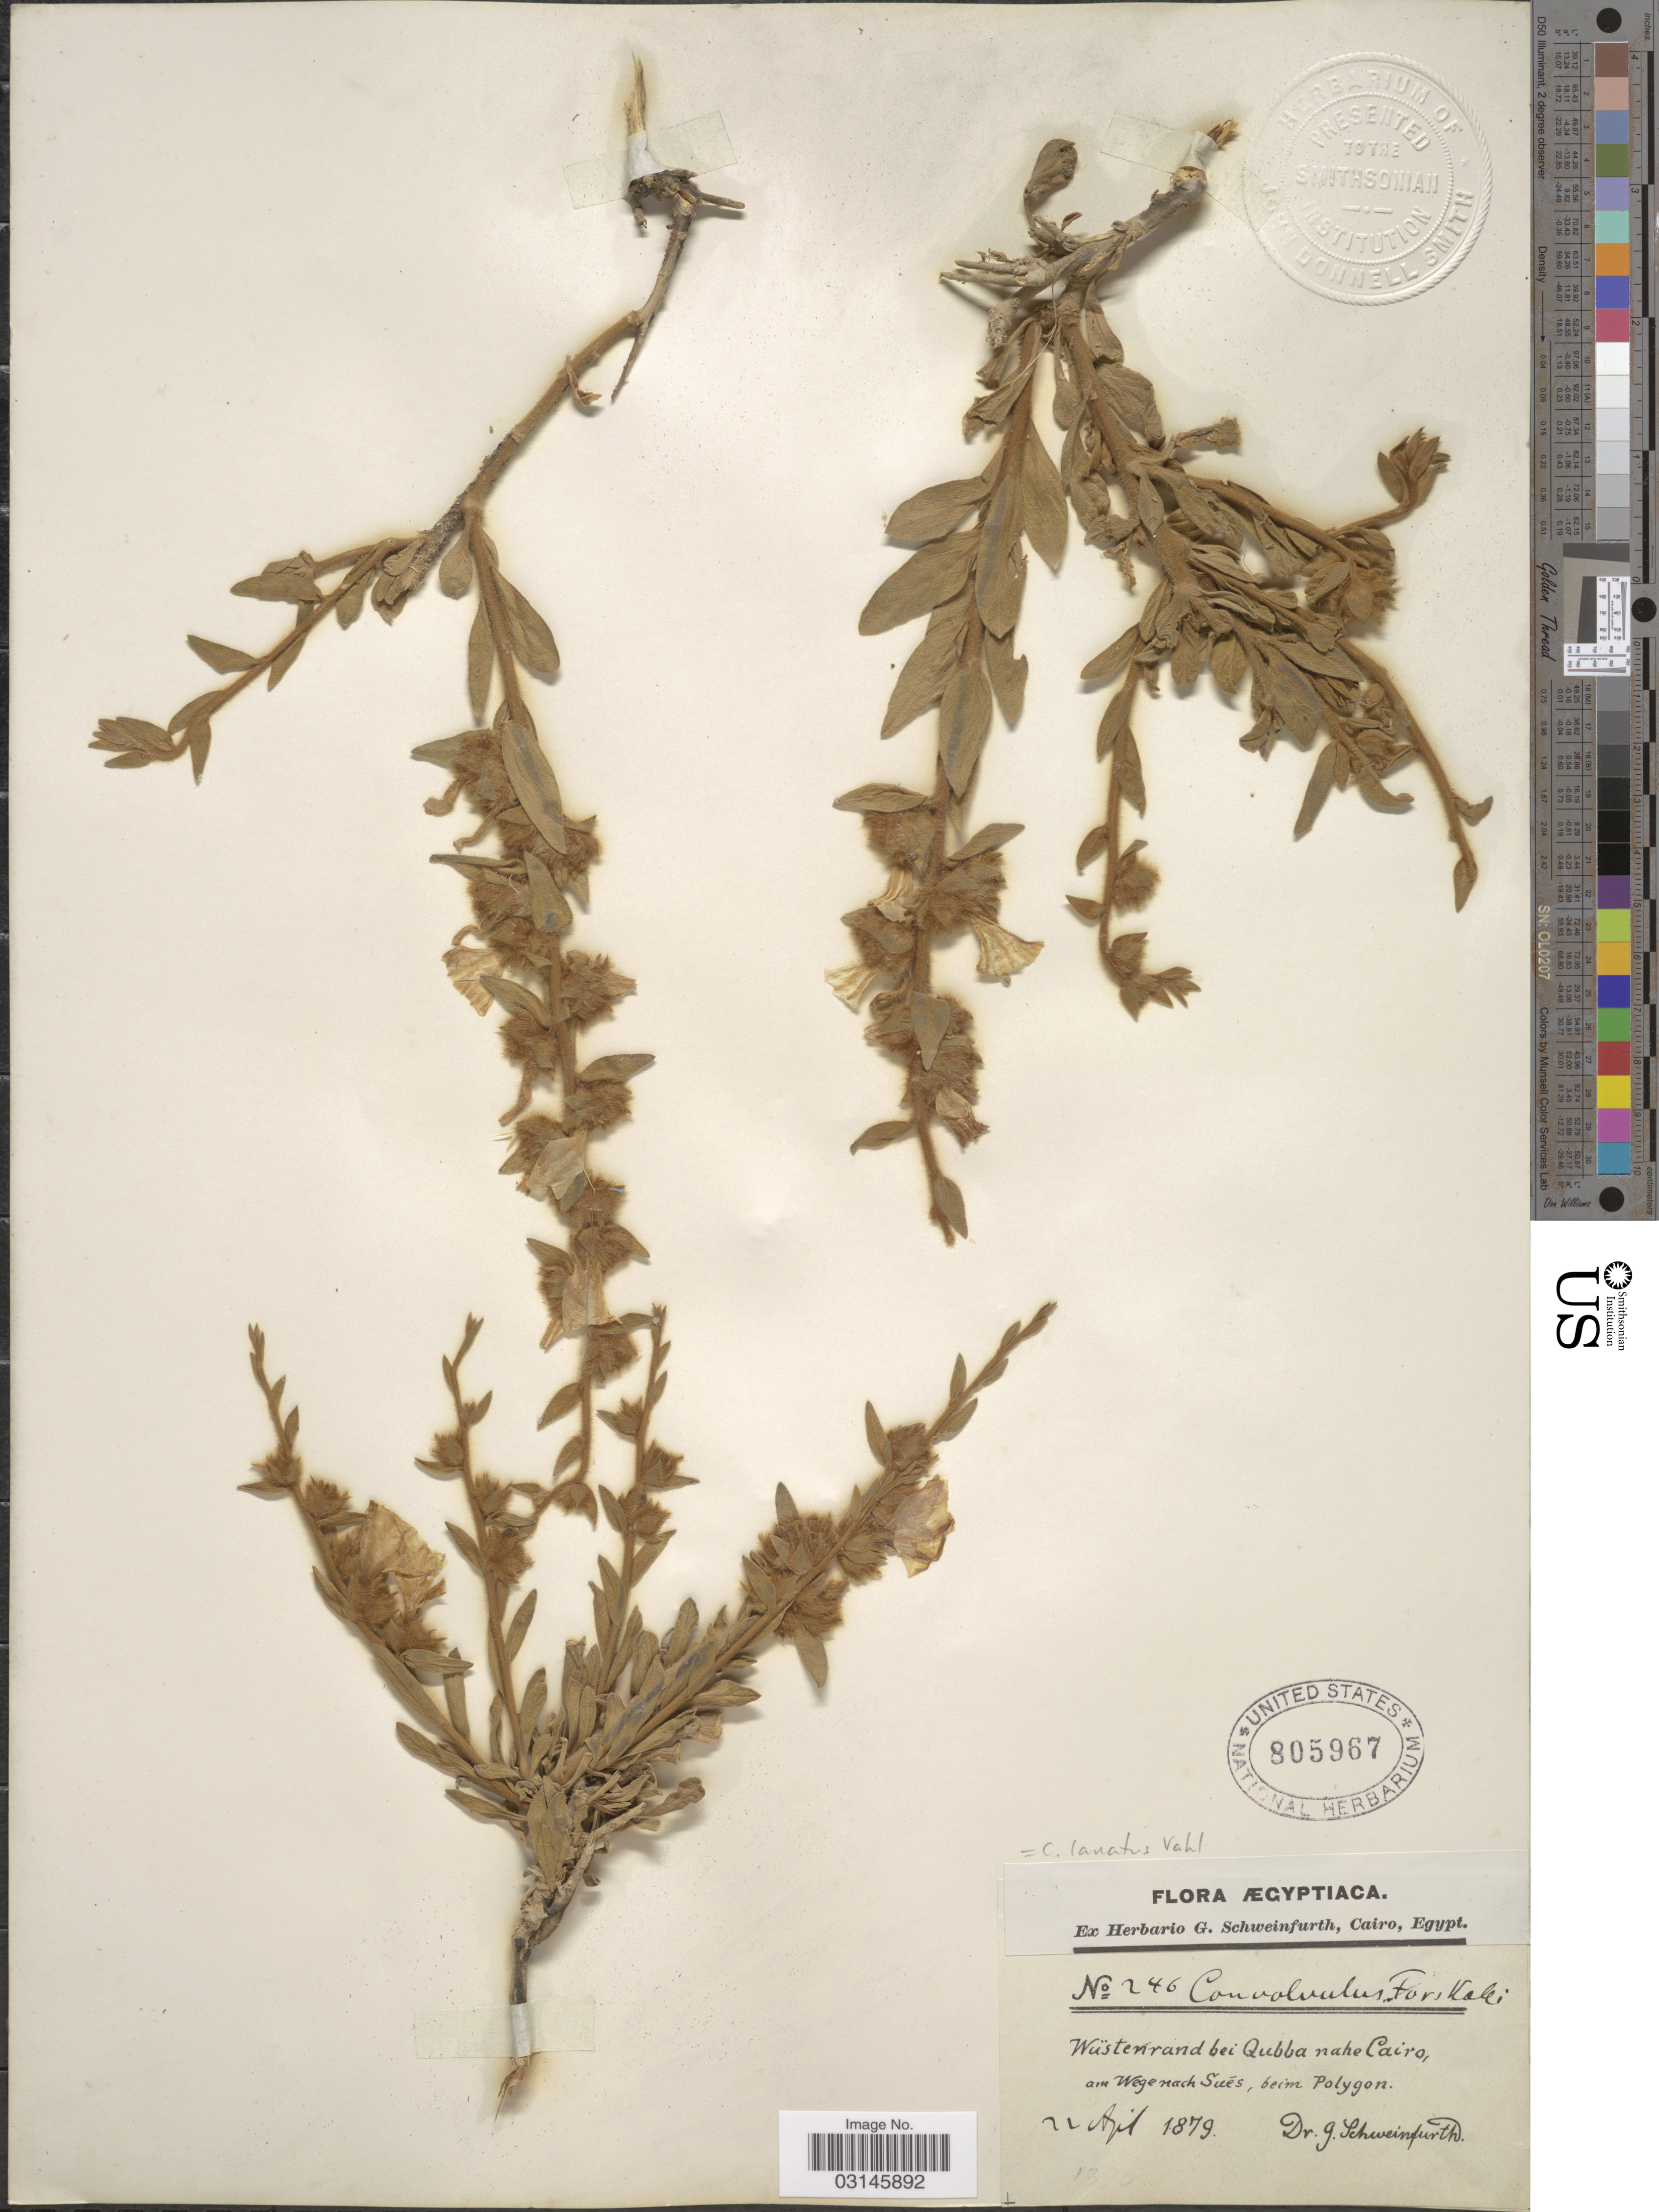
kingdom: Plantae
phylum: Tracheophyta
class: Magnoliopsida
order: Solanales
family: Convolvulaceae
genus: Convolvulus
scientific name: Convolvulus lanatus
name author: Vahl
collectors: G. A. Schweinfurth (herbarium)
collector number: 246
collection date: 1879-04-22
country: Egypt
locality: Wüstenrand bei Qubba nahe Cairo, am Wegenach Sués, beim Polygon.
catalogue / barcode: US 805967